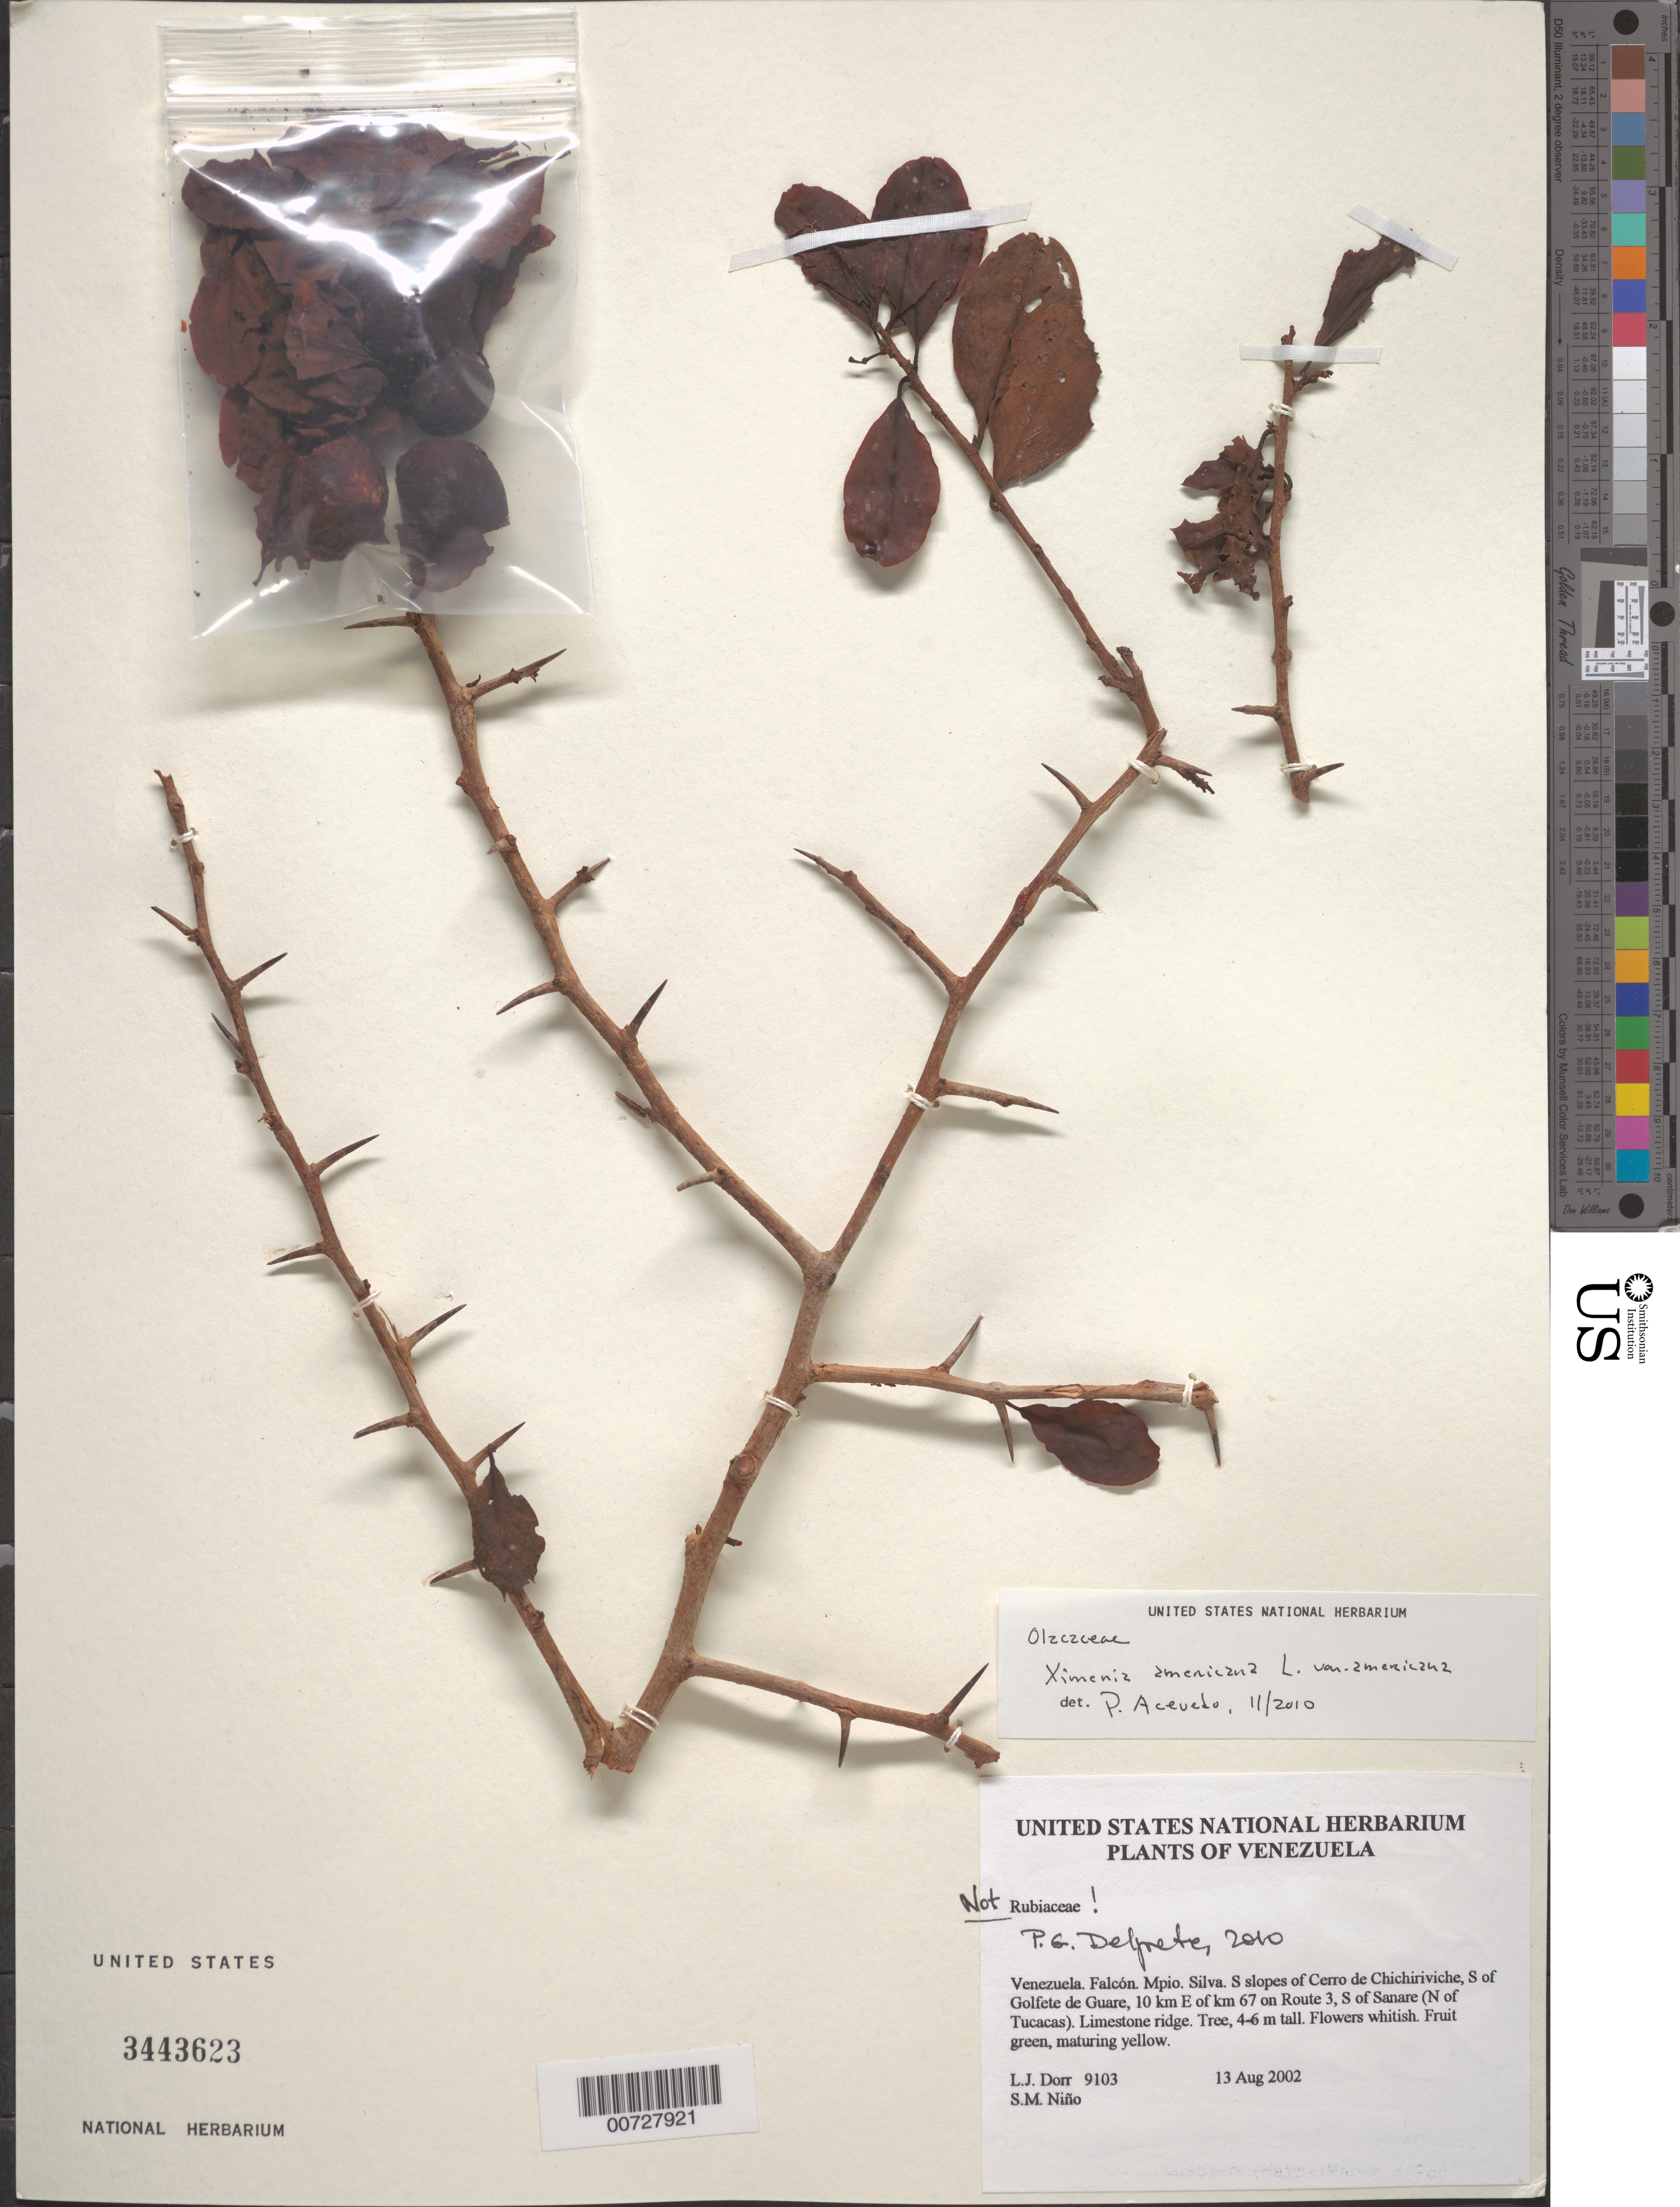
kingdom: Plantae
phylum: Tracheophyta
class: Magnoliopsida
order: Santalales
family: Ximeniaceae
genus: Ximenia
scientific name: Ximenia americana var. americana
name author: L.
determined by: Acevedo-Rodríguez, P., (BOT), Smithsonian Institution - National Museum of Natural History (UNITED STATES)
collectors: L. J. Dorr & S. M. Niño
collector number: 9103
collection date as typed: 13 Aug 2002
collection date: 2002-08-13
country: Venezuela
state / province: Falcón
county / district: Silva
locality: S slopes of Cerro de Chichiriviche, S of Golfete de Guare, 10 km E of km 67 on Route 3, S of Sanare (N of Tucacas).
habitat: Limestone ridge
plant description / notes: MO, PORT, US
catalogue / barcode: US 3443623